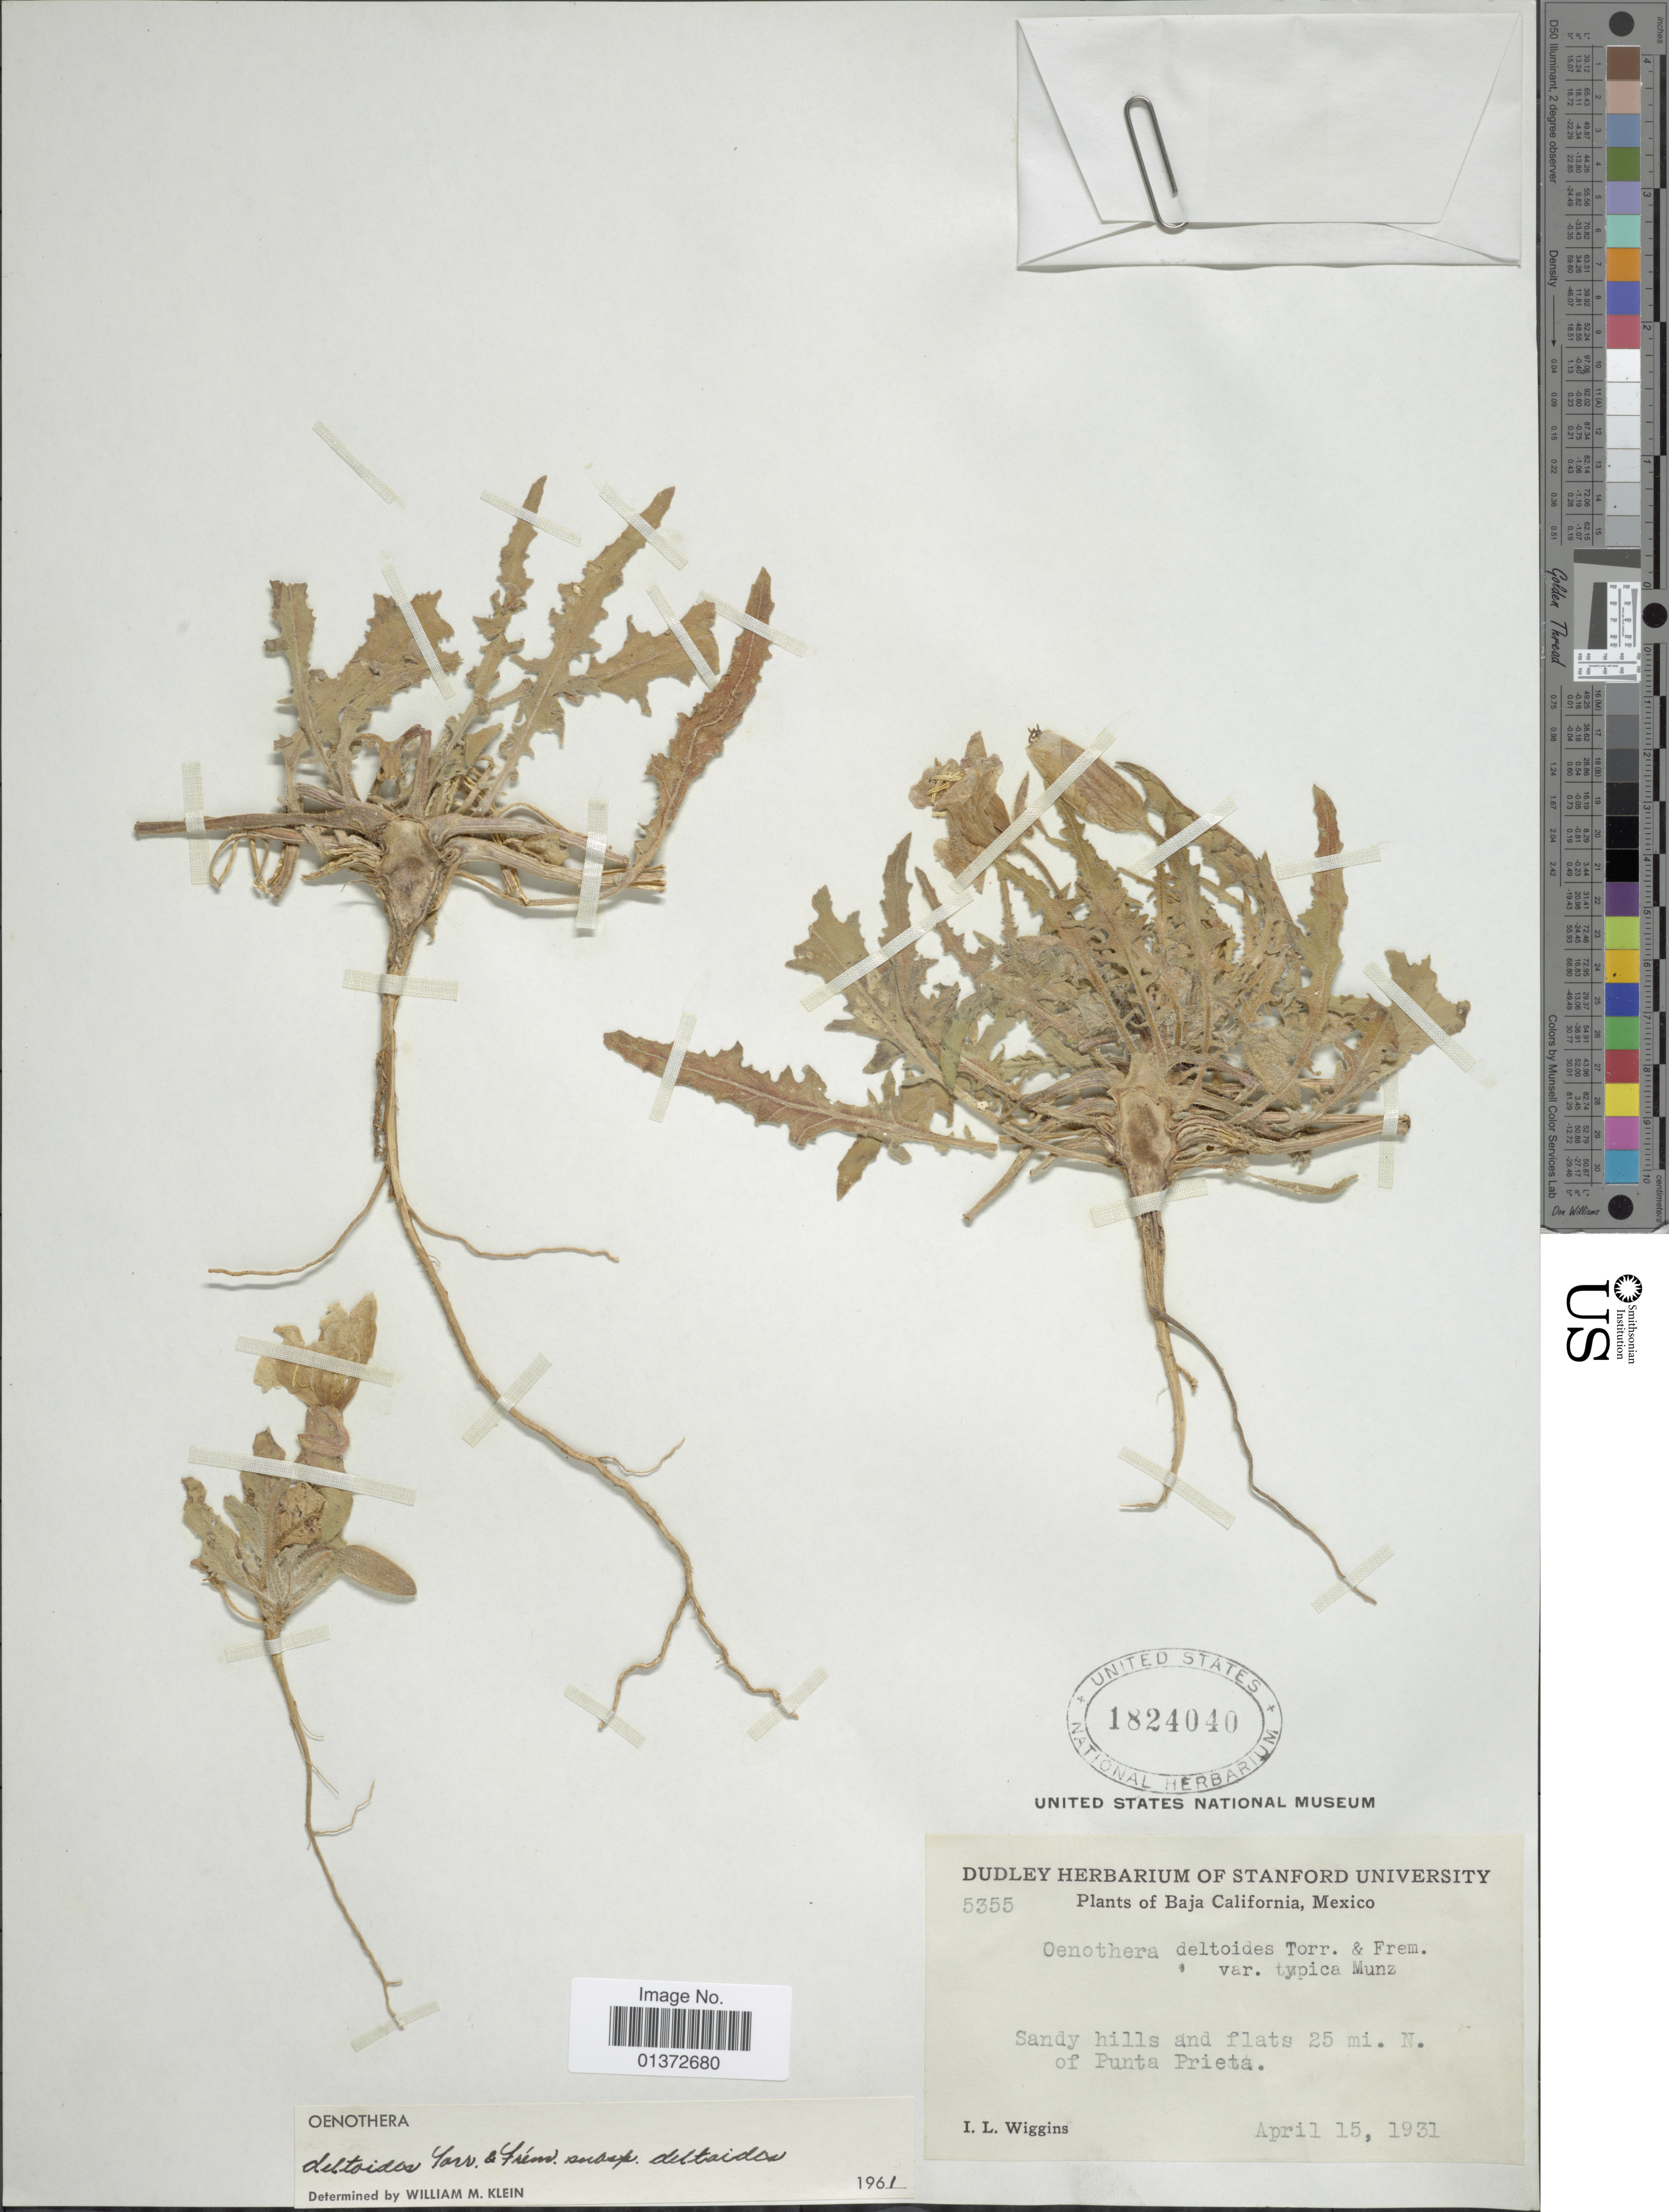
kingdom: Plantae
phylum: Tracheophyta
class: Magnoliopsida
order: Myrtales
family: Onagraceae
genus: Oenothera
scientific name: Oenothera deltoides subsp. deltoides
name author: Torr. & Frém.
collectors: I. L. Wiggins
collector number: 5355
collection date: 1931-04-15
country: Mexico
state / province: Baja California Norte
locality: Sandy hills and flats 25 mi. N. of Punta Prieta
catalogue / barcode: US 1824040